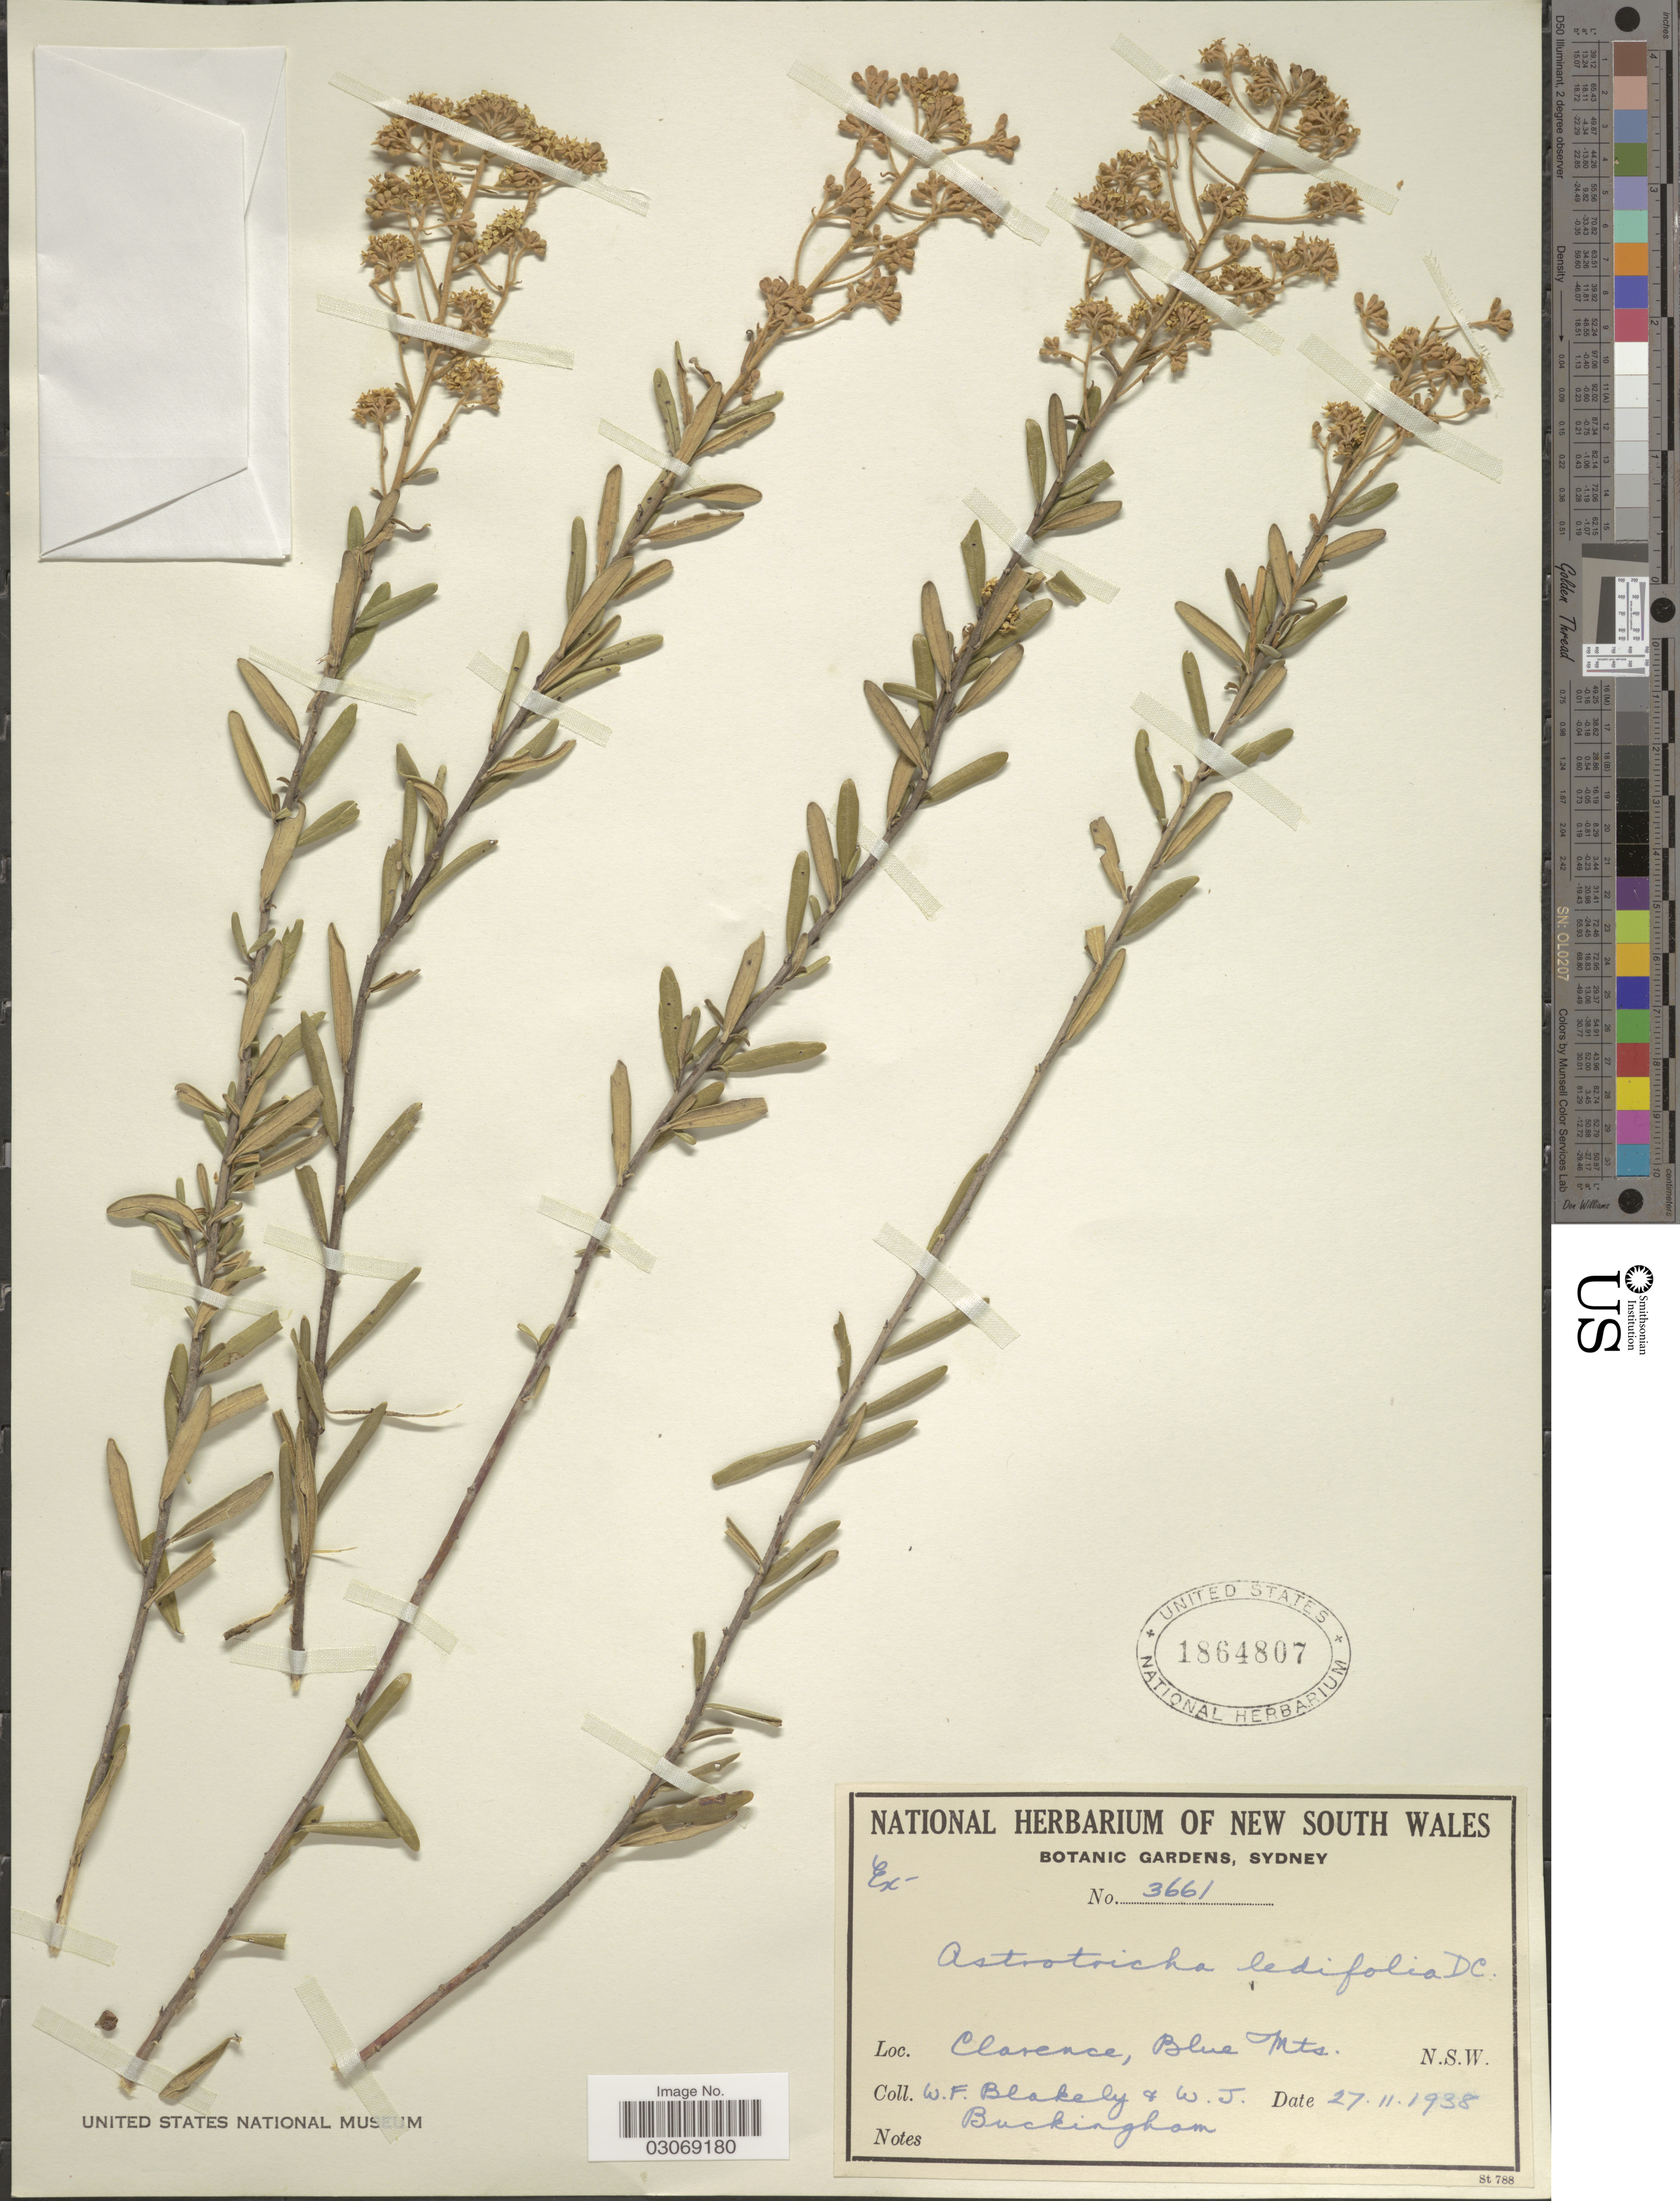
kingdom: Plantae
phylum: Tracheophyta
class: Magnoliopsida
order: Apiales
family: Araliaceae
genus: Astrotricha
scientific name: Astrotricha ledifolia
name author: DC.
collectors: W. Blakely & W. Buckingham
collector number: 3661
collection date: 1938-11-27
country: Australia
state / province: New South Wales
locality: Clarence, Blue Mts.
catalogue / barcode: US 1864807